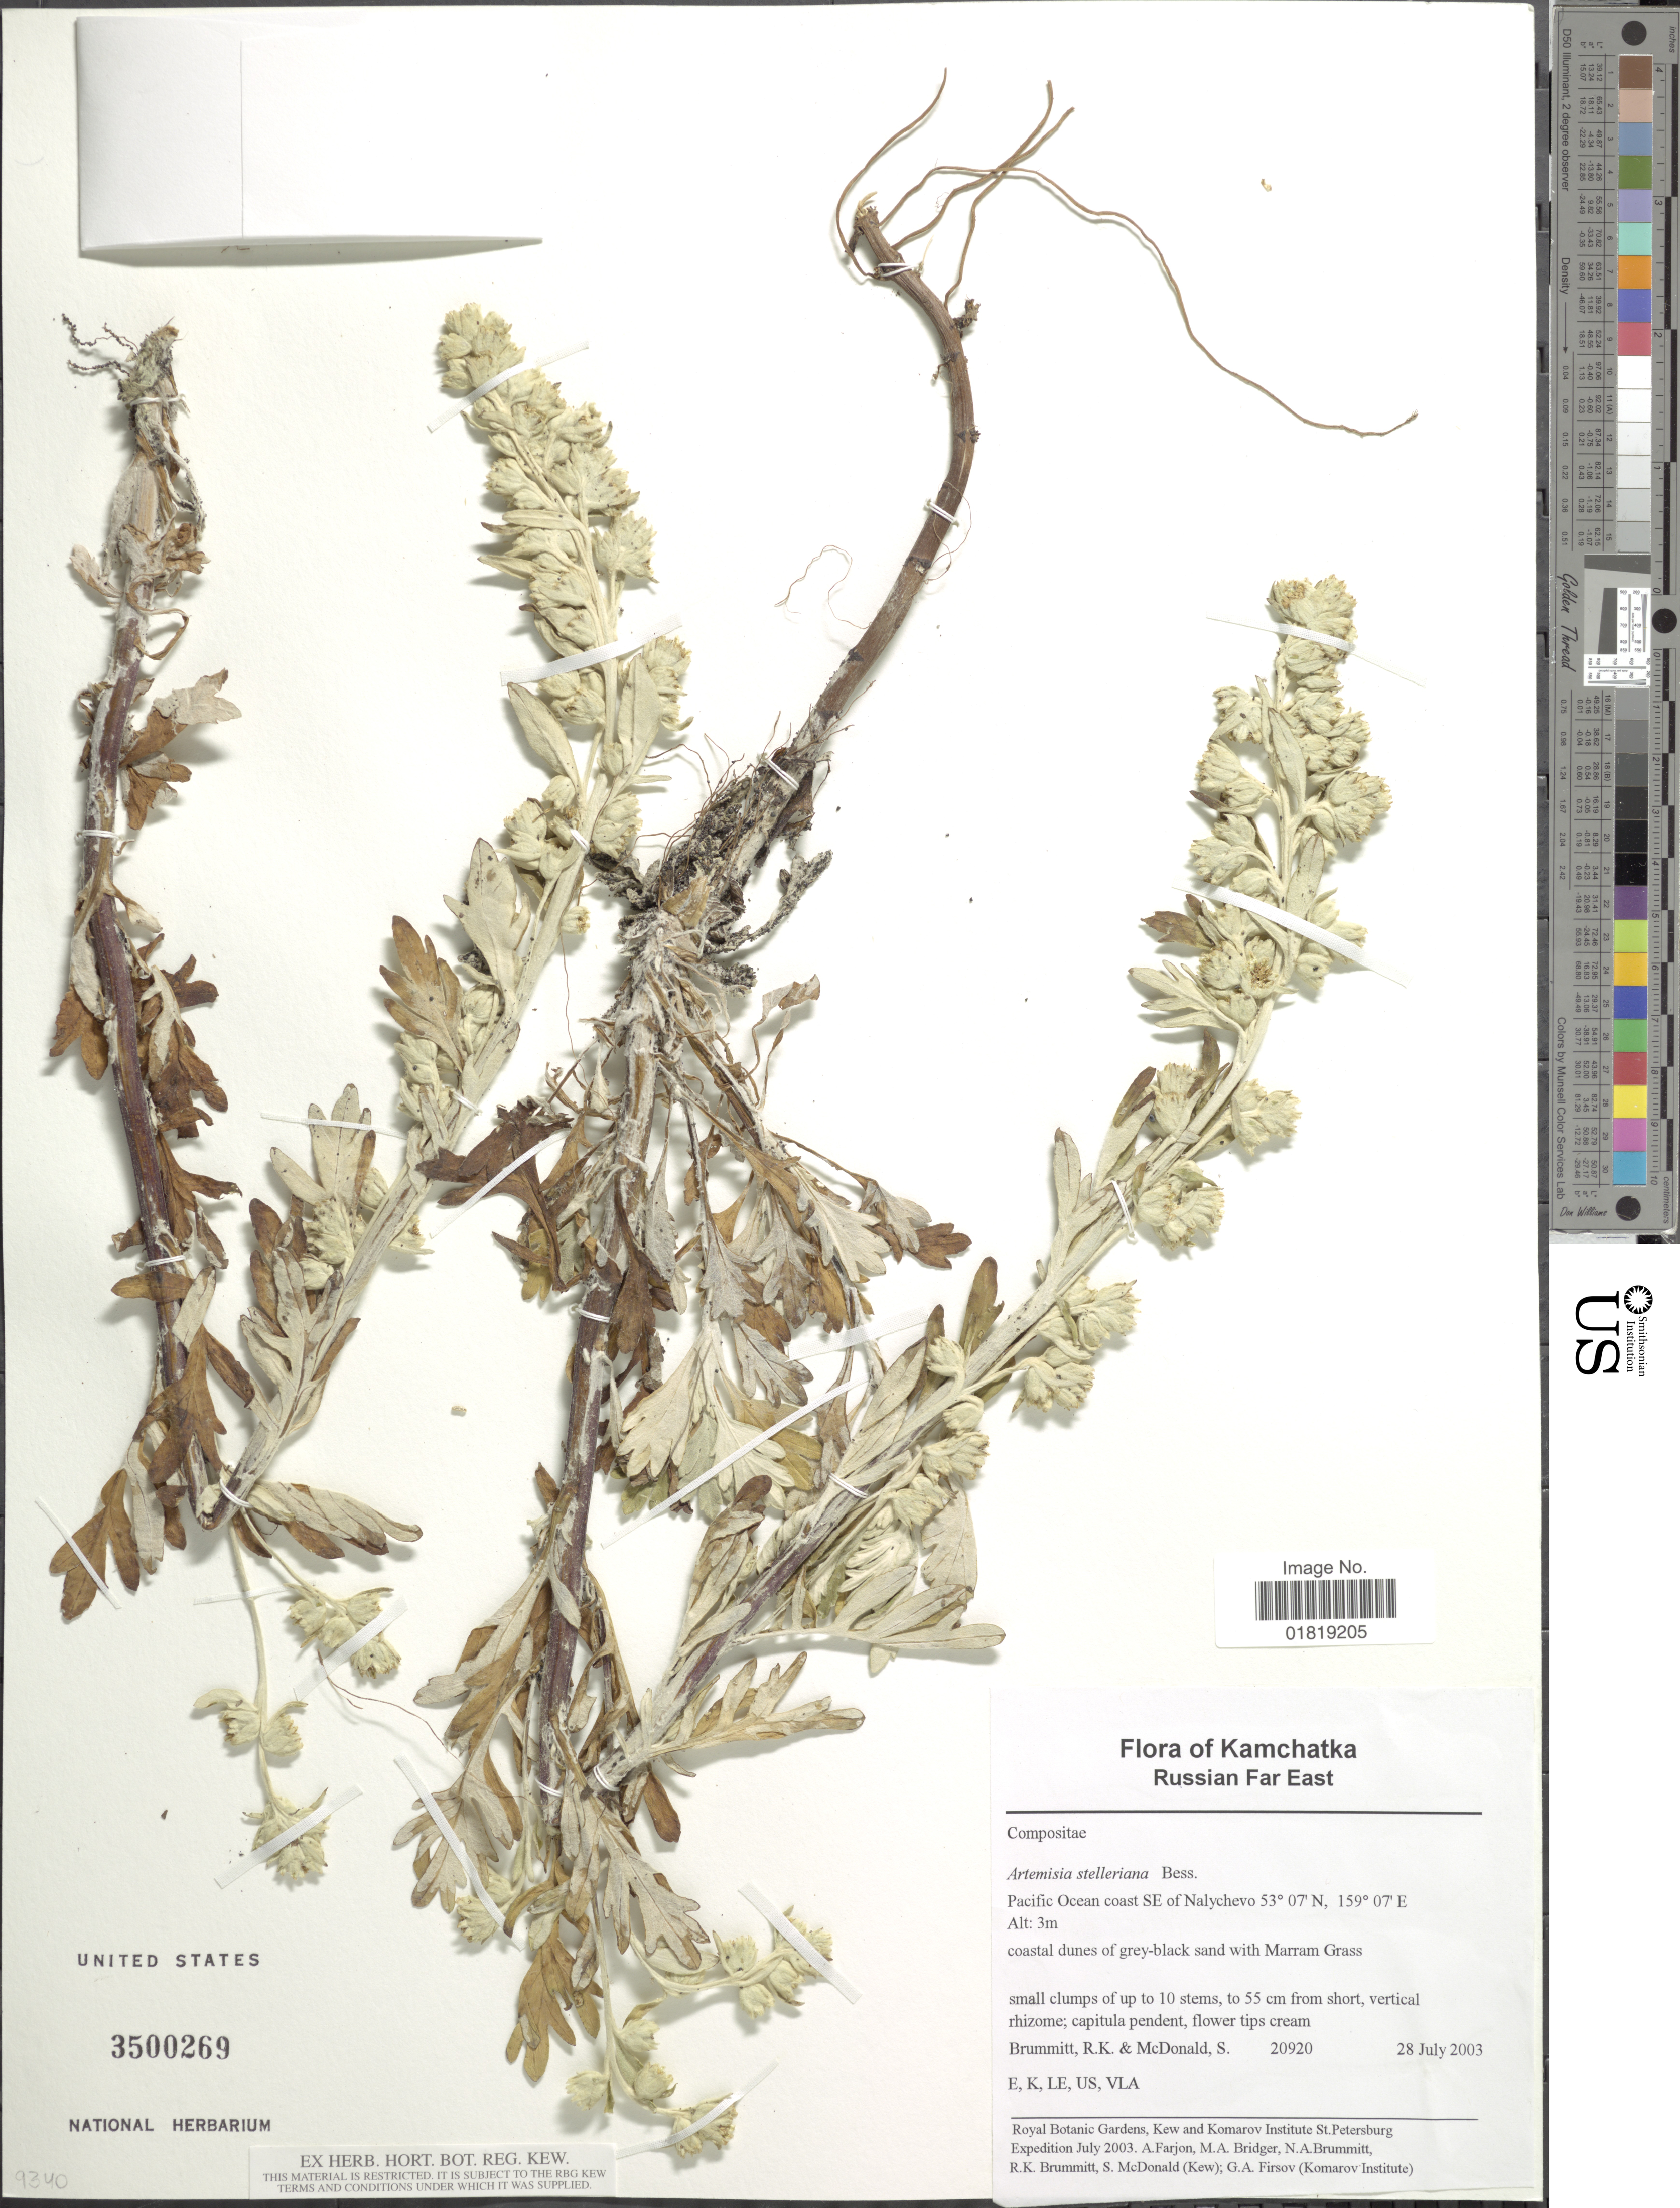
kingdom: Plantae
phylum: Tracheophyta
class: Magnoliopsida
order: Asterales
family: Asteraceae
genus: Artemisia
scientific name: Artemisia stelleriana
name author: Besser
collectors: R. K. Brummitt & S. McDonald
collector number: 20920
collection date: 2003-07-28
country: Russian Federation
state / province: Kamchatka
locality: Pacific Ocean coast SE of Nalychevo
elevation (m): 3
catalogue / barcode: US 3500269